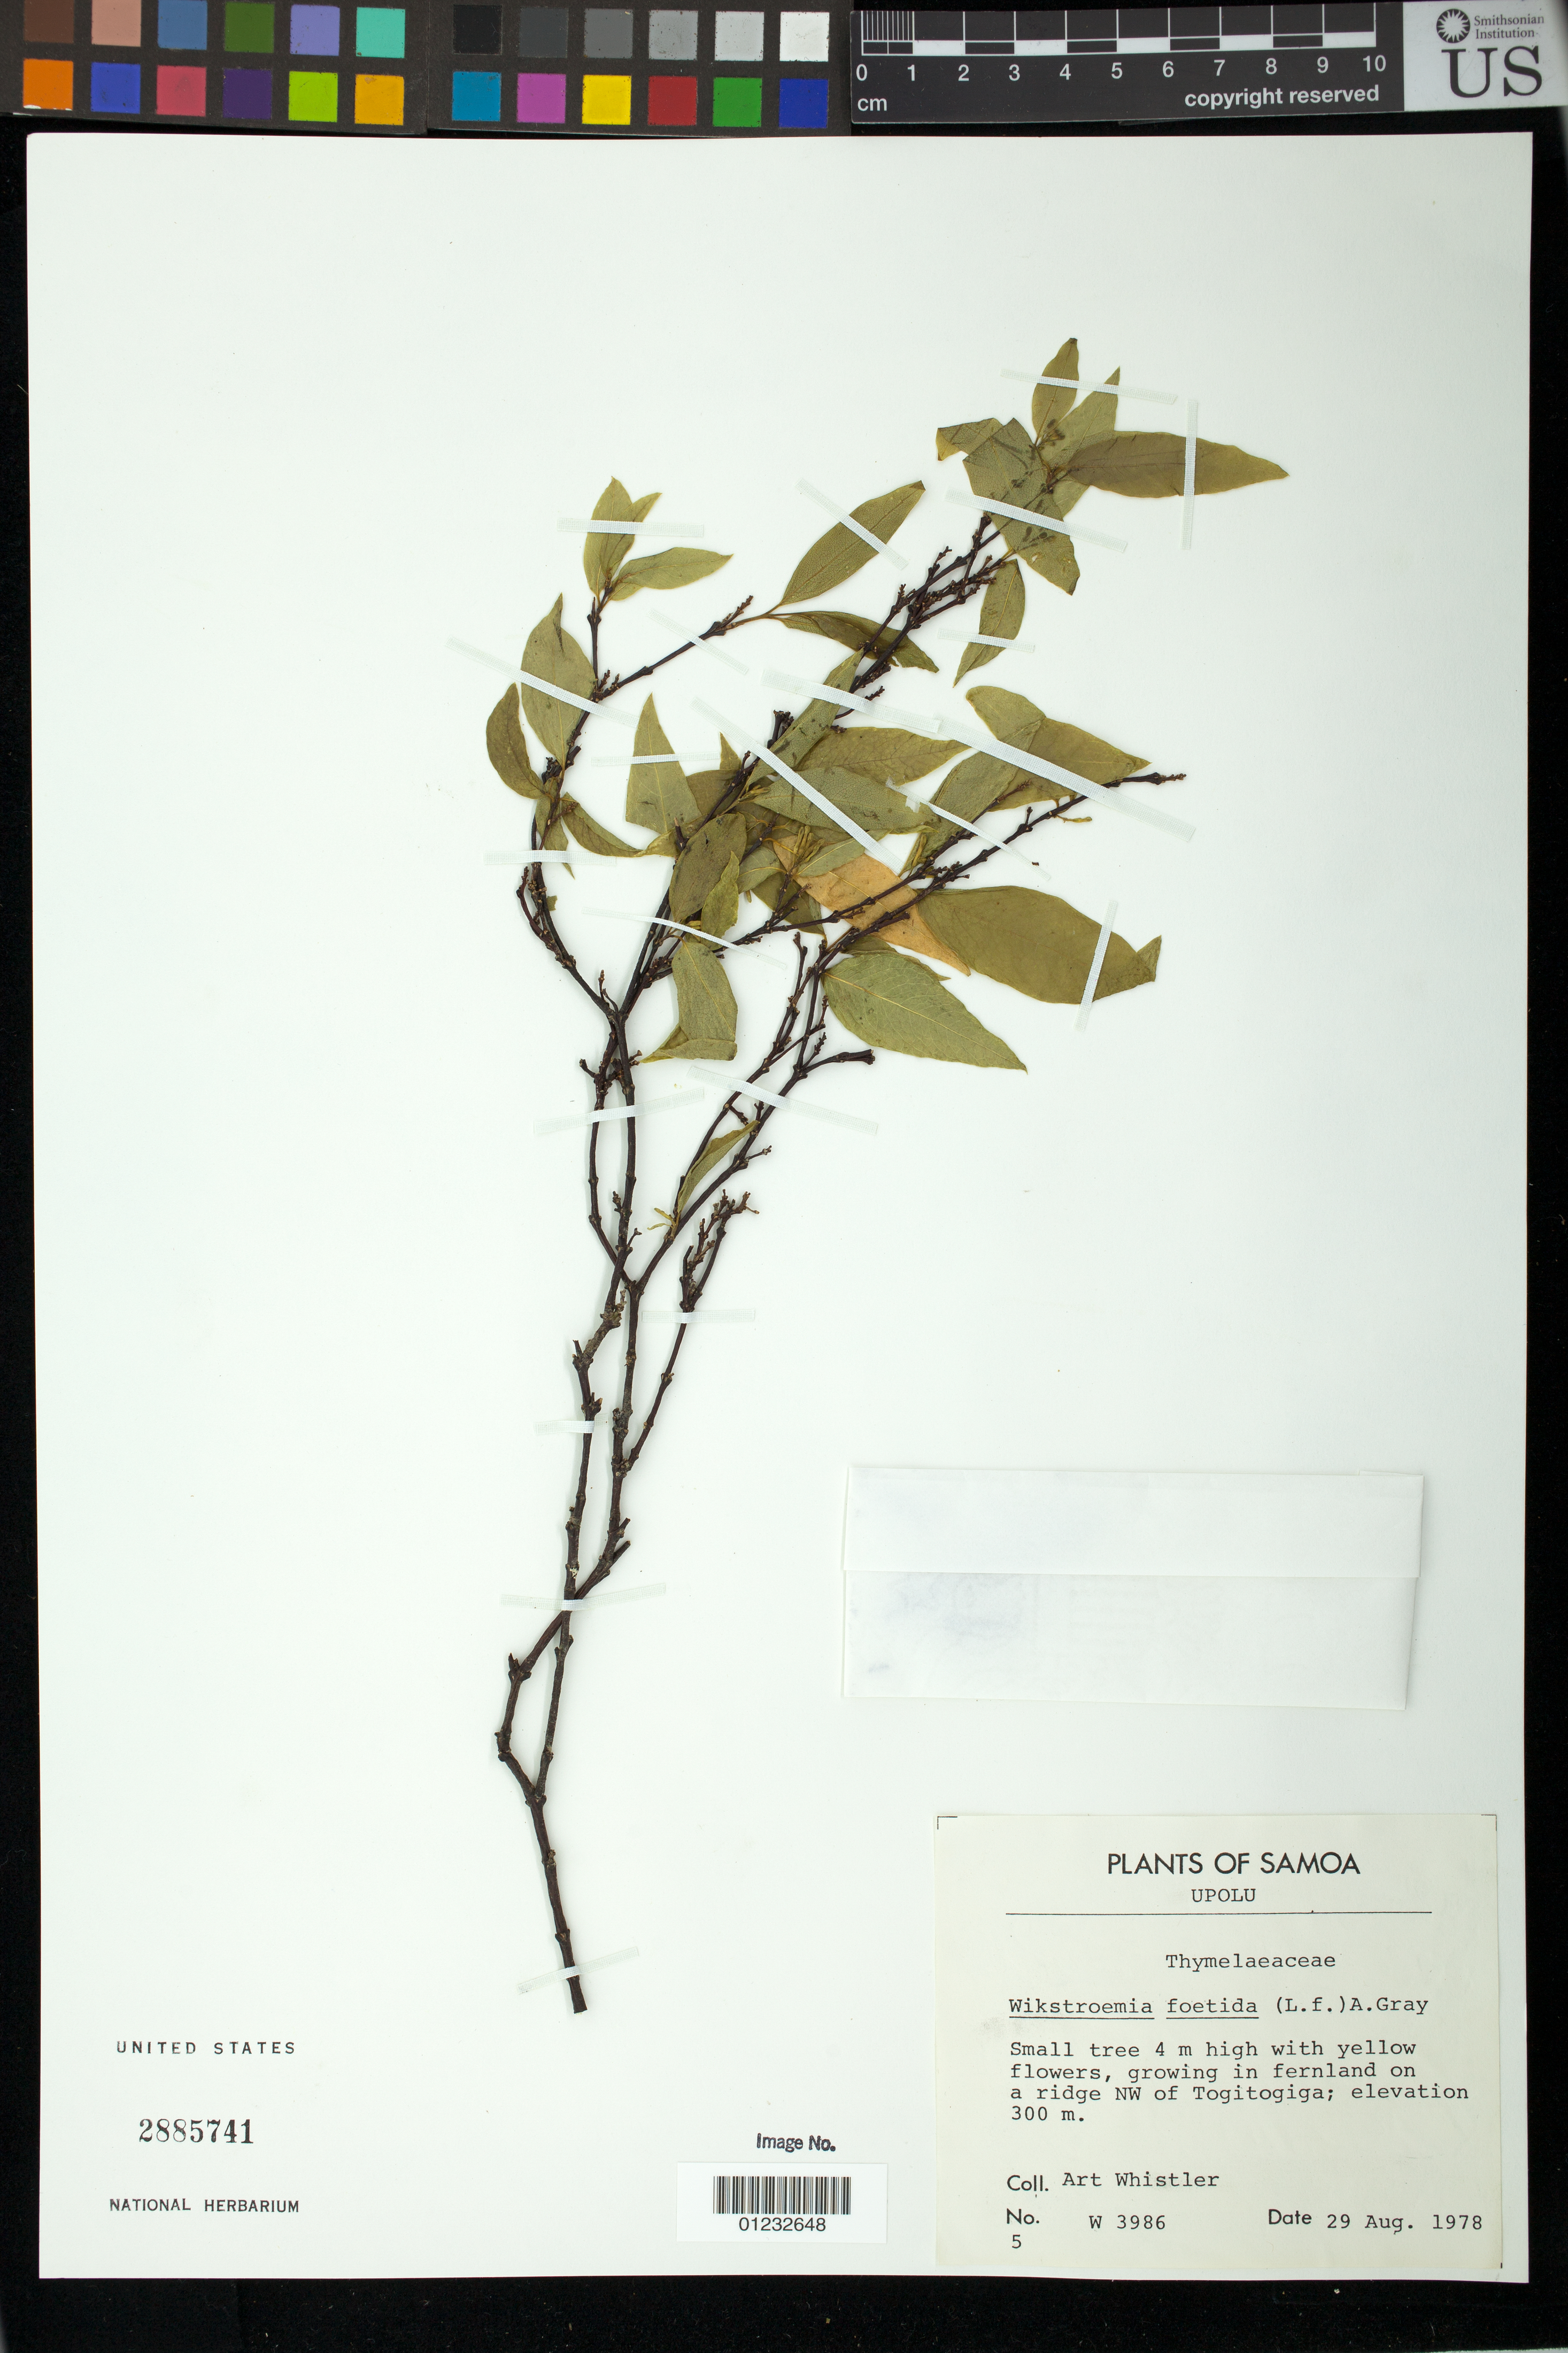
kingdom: Plantae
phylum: Tracheophyta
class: Magnoliopsida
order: Malvales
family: Thymelaeaceae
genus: Wikstroemia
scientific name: Wikstroemia coriacea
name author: Seem.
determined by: Wagner, W. L., (BOT), Smithsonian Institution - National Museum of Natural History (UNITED STATES)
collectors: A. Whistler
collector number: W 3986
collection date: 1978-08-29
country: Samoa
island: Upolu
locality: On a ridge NW of Toitogiga.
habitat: In fernland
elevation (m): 300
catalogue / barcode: US 2885741